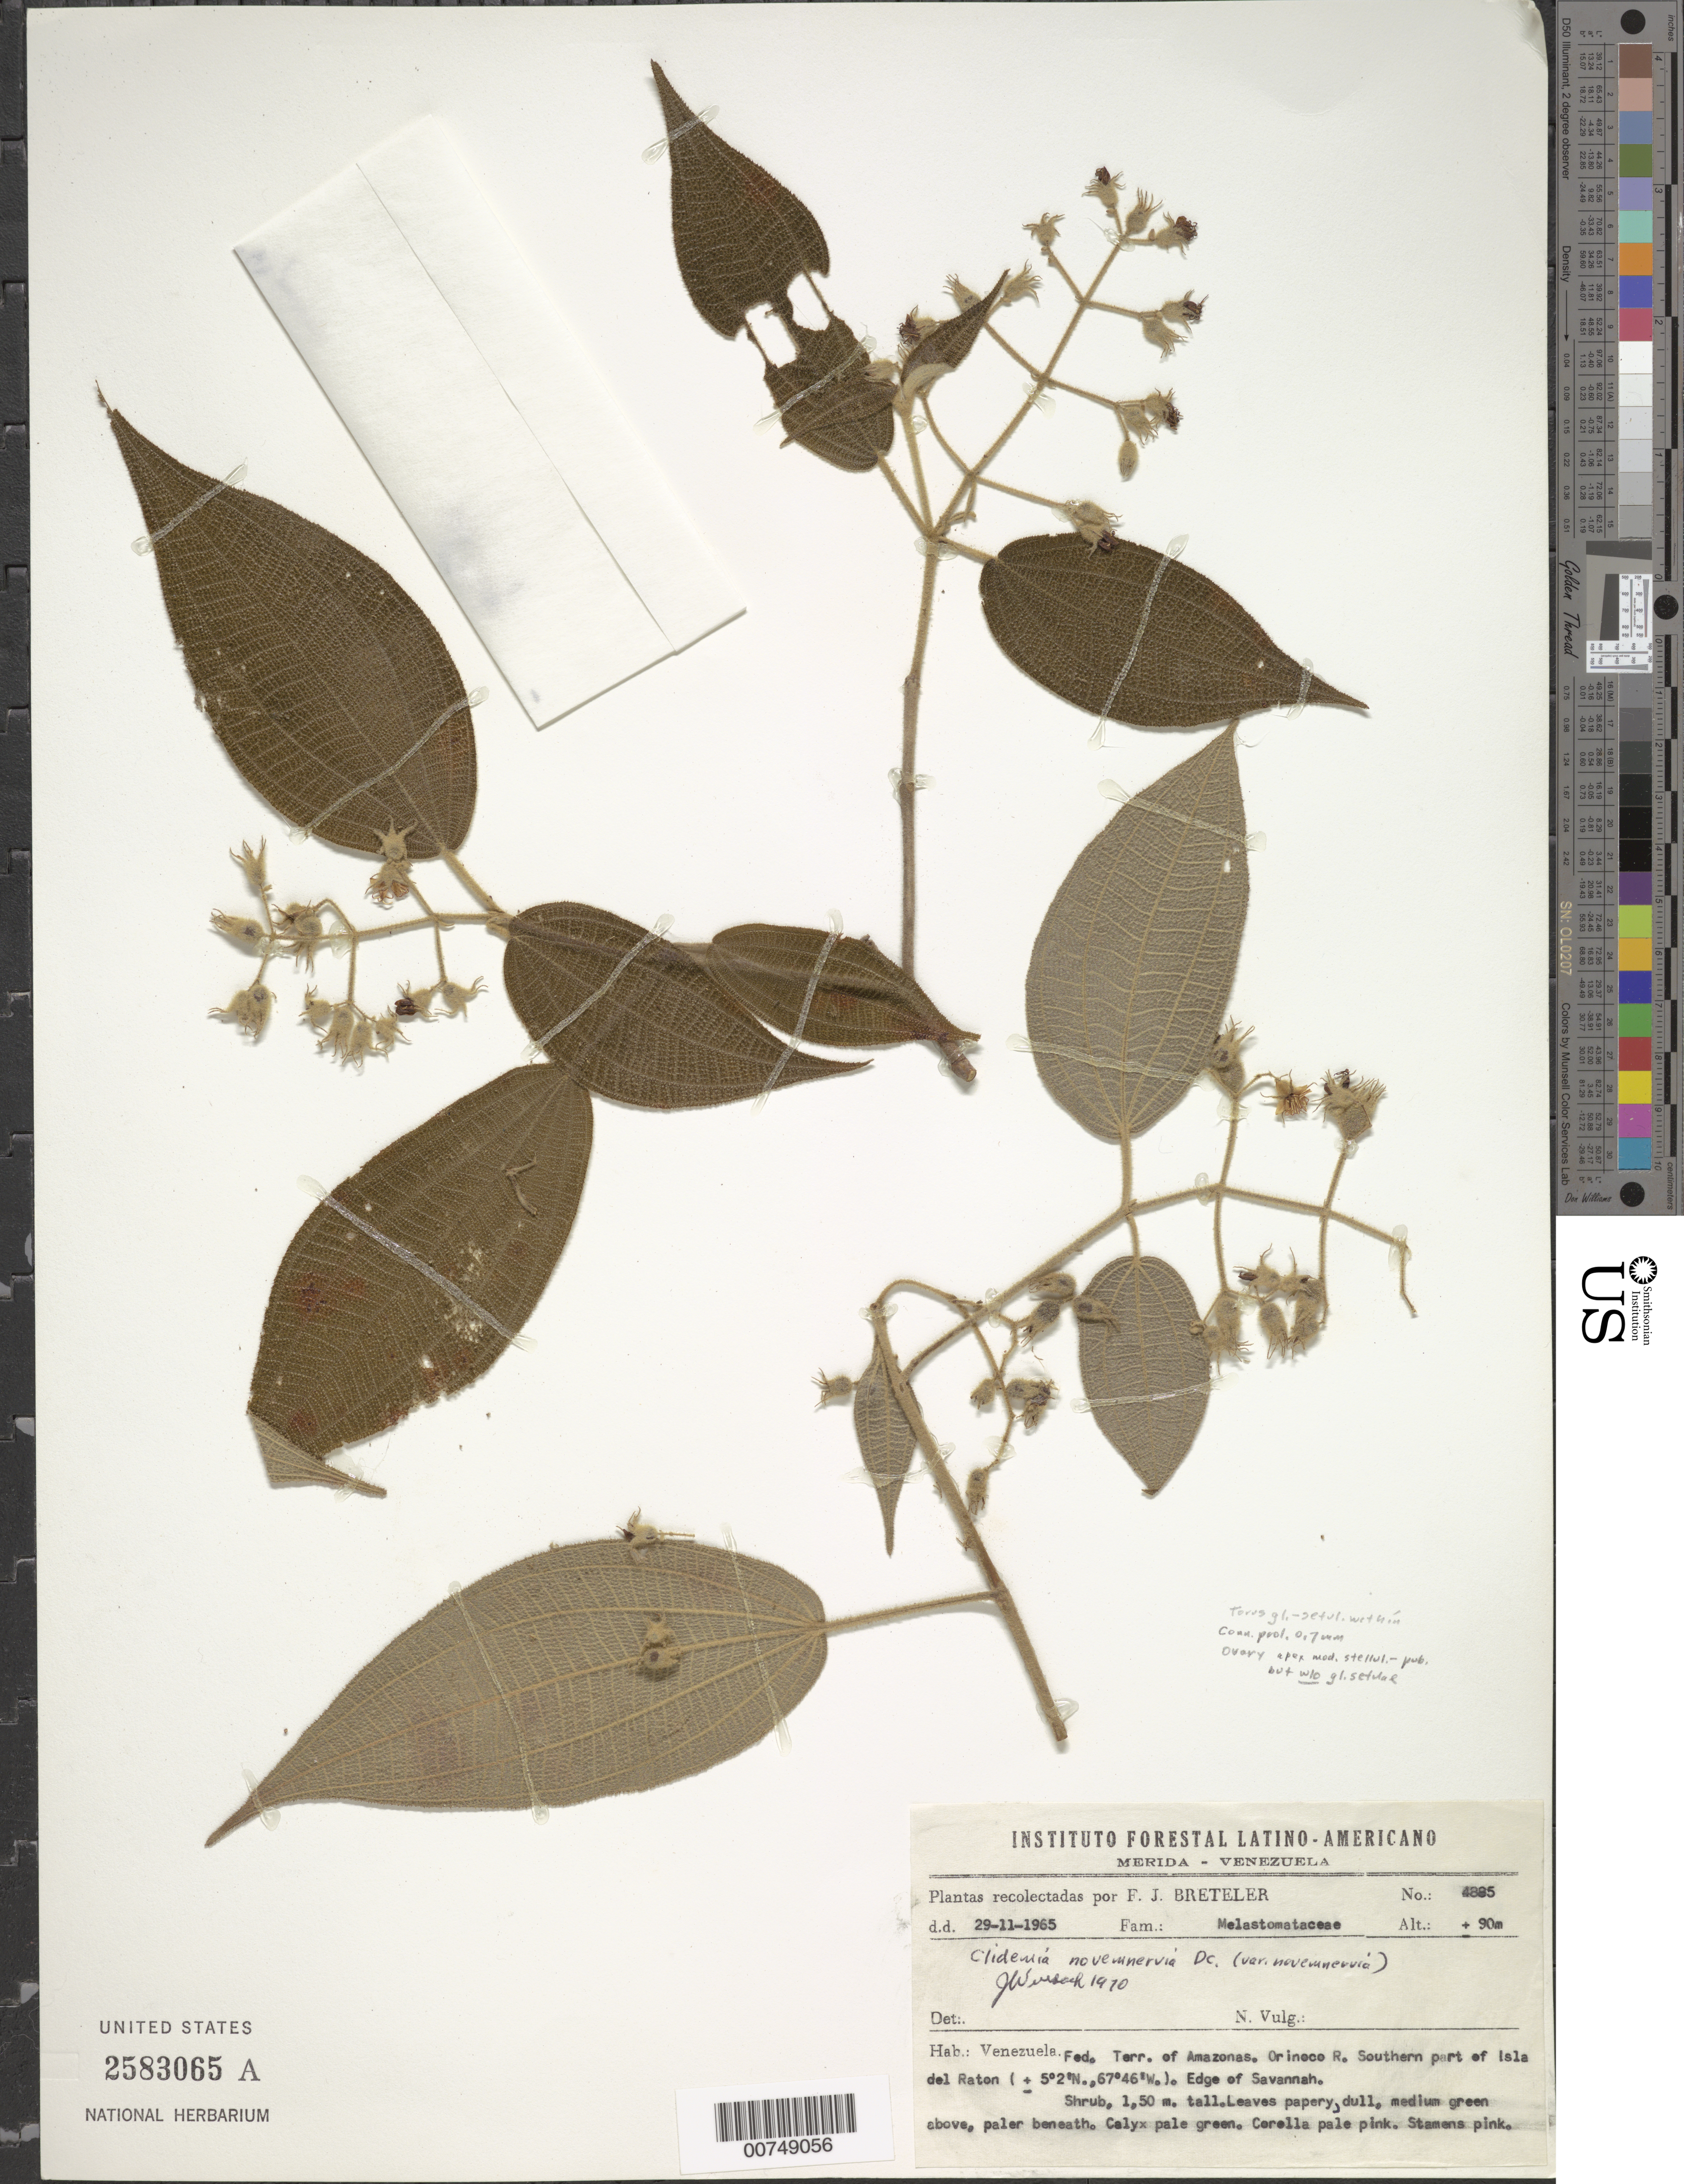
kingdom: Plantae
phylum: Tracheophyta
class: Magnoliopsida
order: Myrtales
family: Melastomataceae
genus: Clidemia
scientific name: Clidemia novemnervia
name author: (DC.) Triana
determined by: Wurdack, John J., (US), US (UNITED STATES)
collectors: F. J. Breteler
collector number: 4885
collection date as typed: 29-Nov-65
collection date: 1965-11-29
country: Venezuela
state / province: Amazonas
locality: Orinoco R., southern part of Isla del Raton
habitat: Edge of savanna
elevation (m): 90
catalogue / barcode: US 2583065A